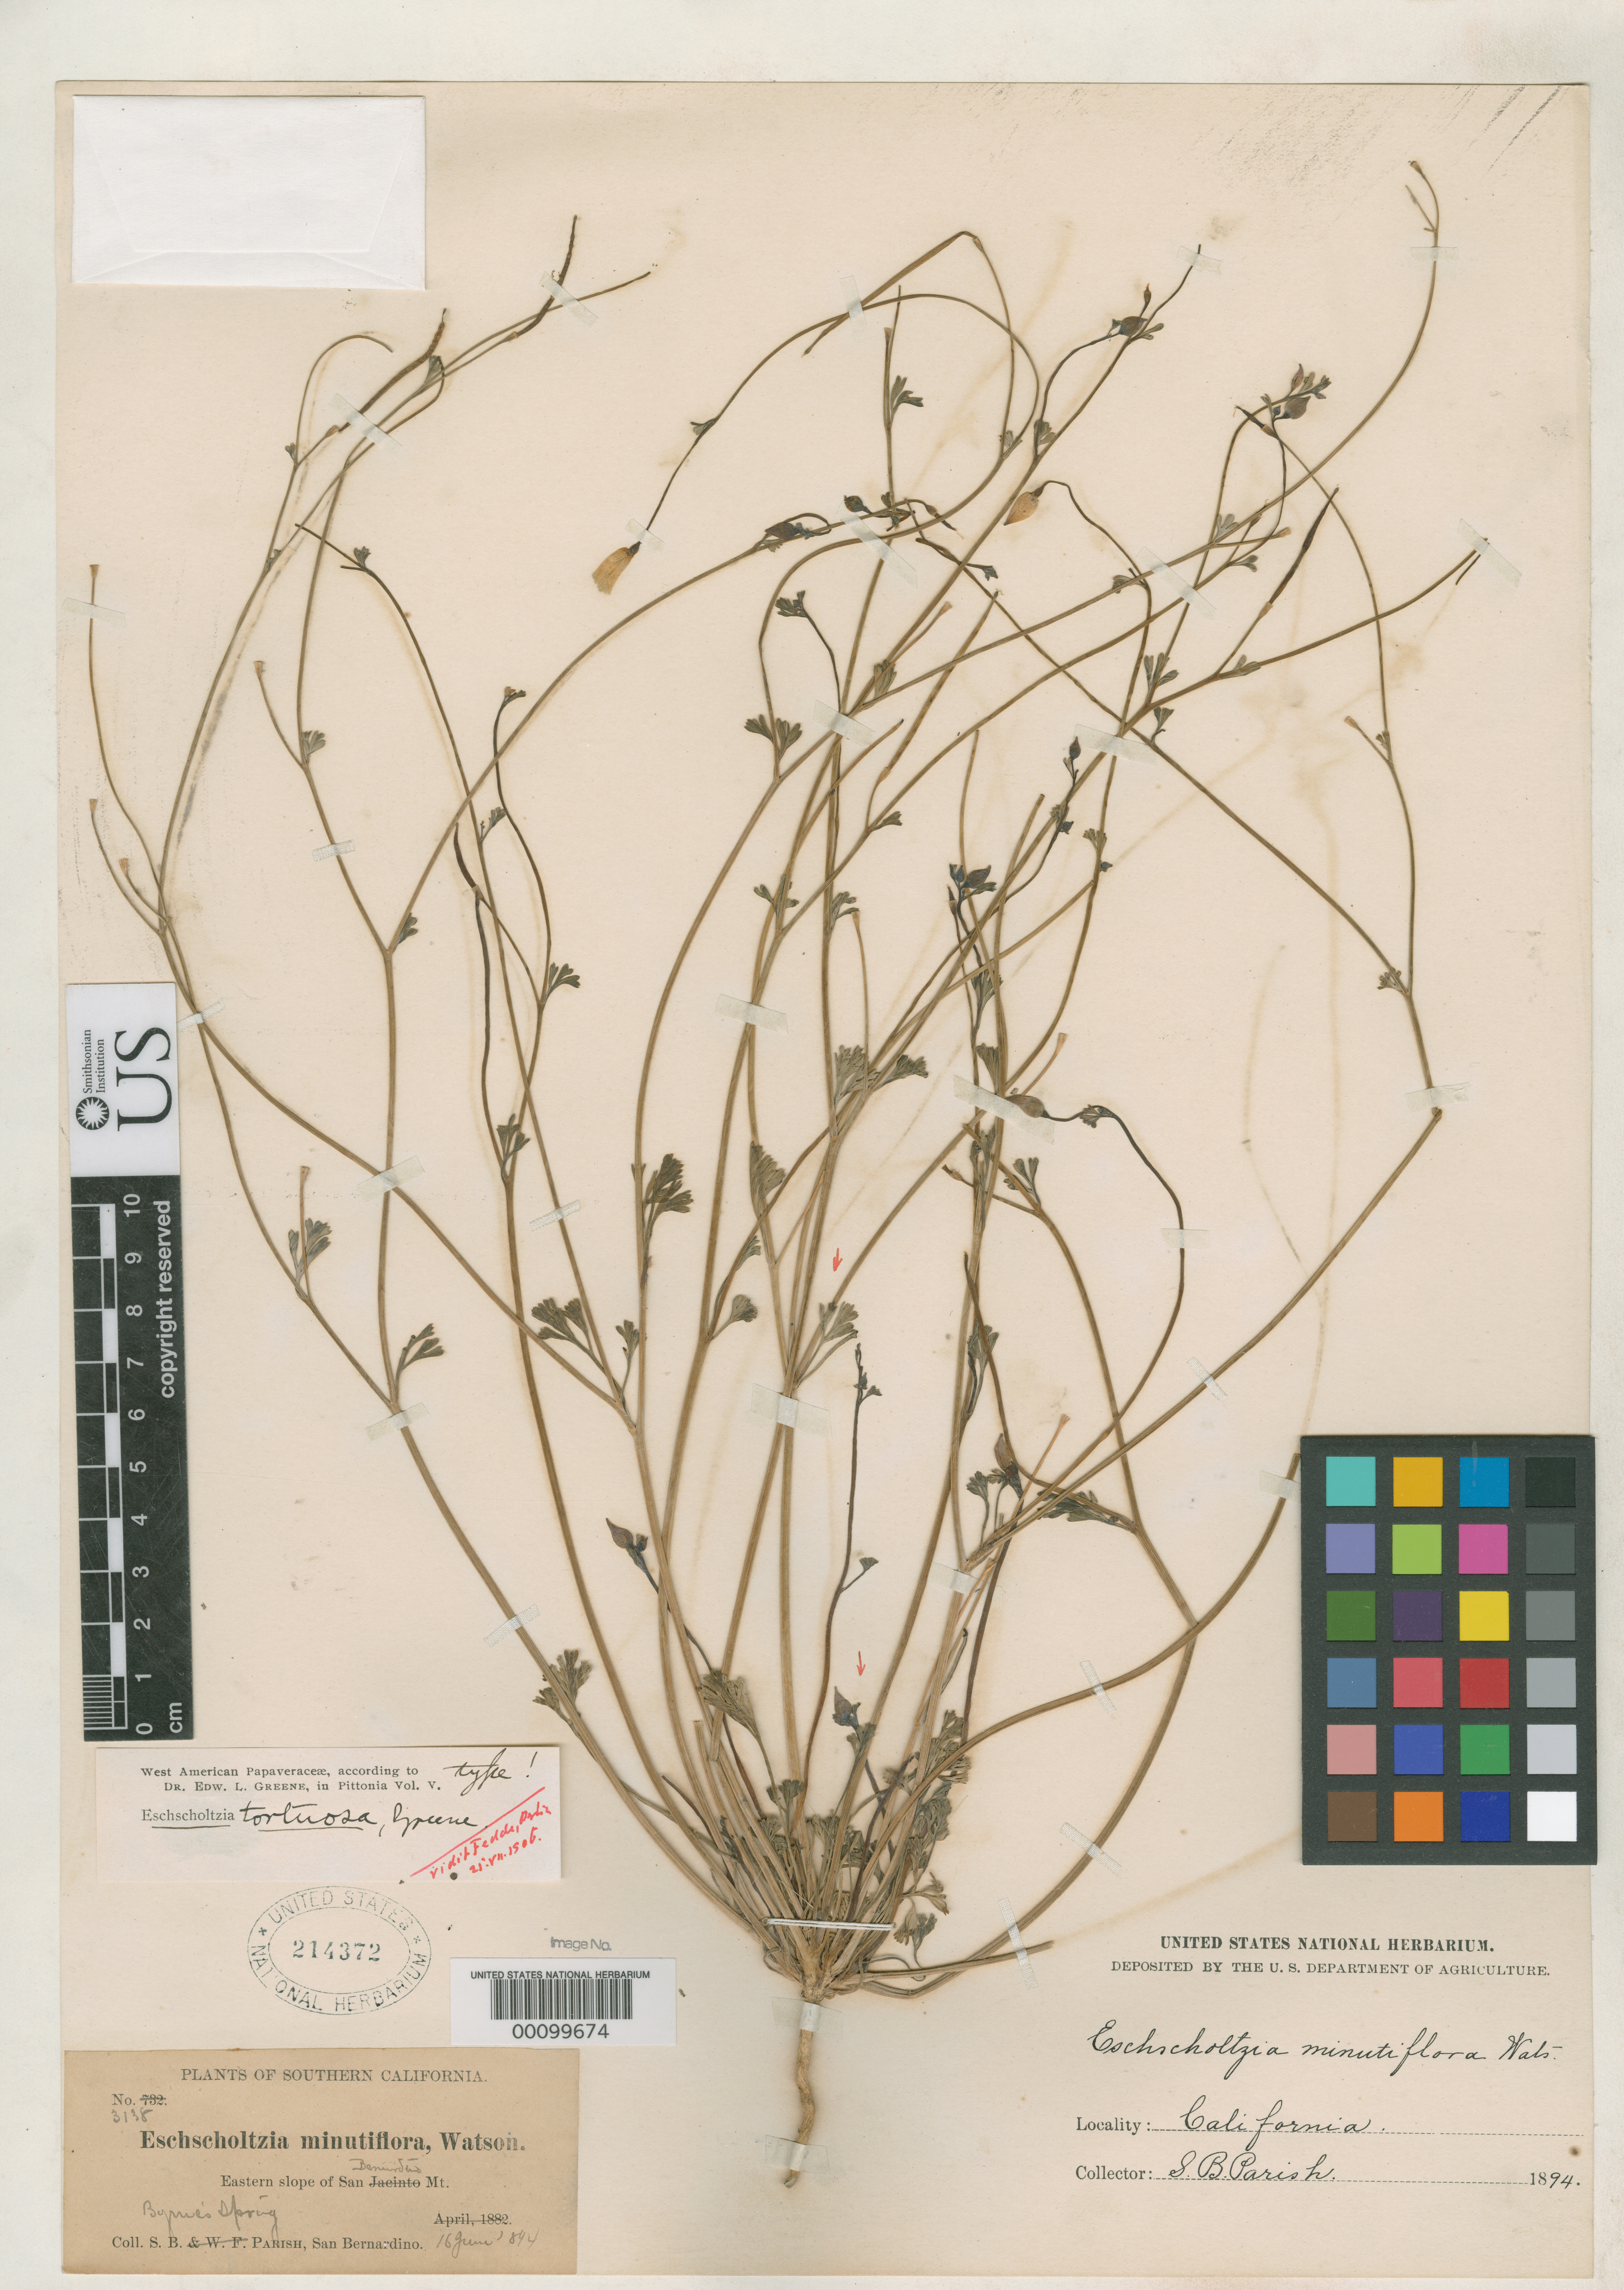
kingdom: Plantae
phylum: Tracheophyta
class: Magnoliopsida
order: Ranunculales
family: Papaveraceae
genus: Eschscholzia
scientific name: Eschscholzia tortuosa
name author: Greene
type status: Holotype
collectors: S. B. Parish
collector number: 3138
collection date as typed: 16 Jun 1894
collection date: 1894-06-16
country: United States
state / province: California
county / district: San Bernardino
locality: Byrne's Spring, E slope of San Bernardino Mts.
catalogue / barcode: US 214372